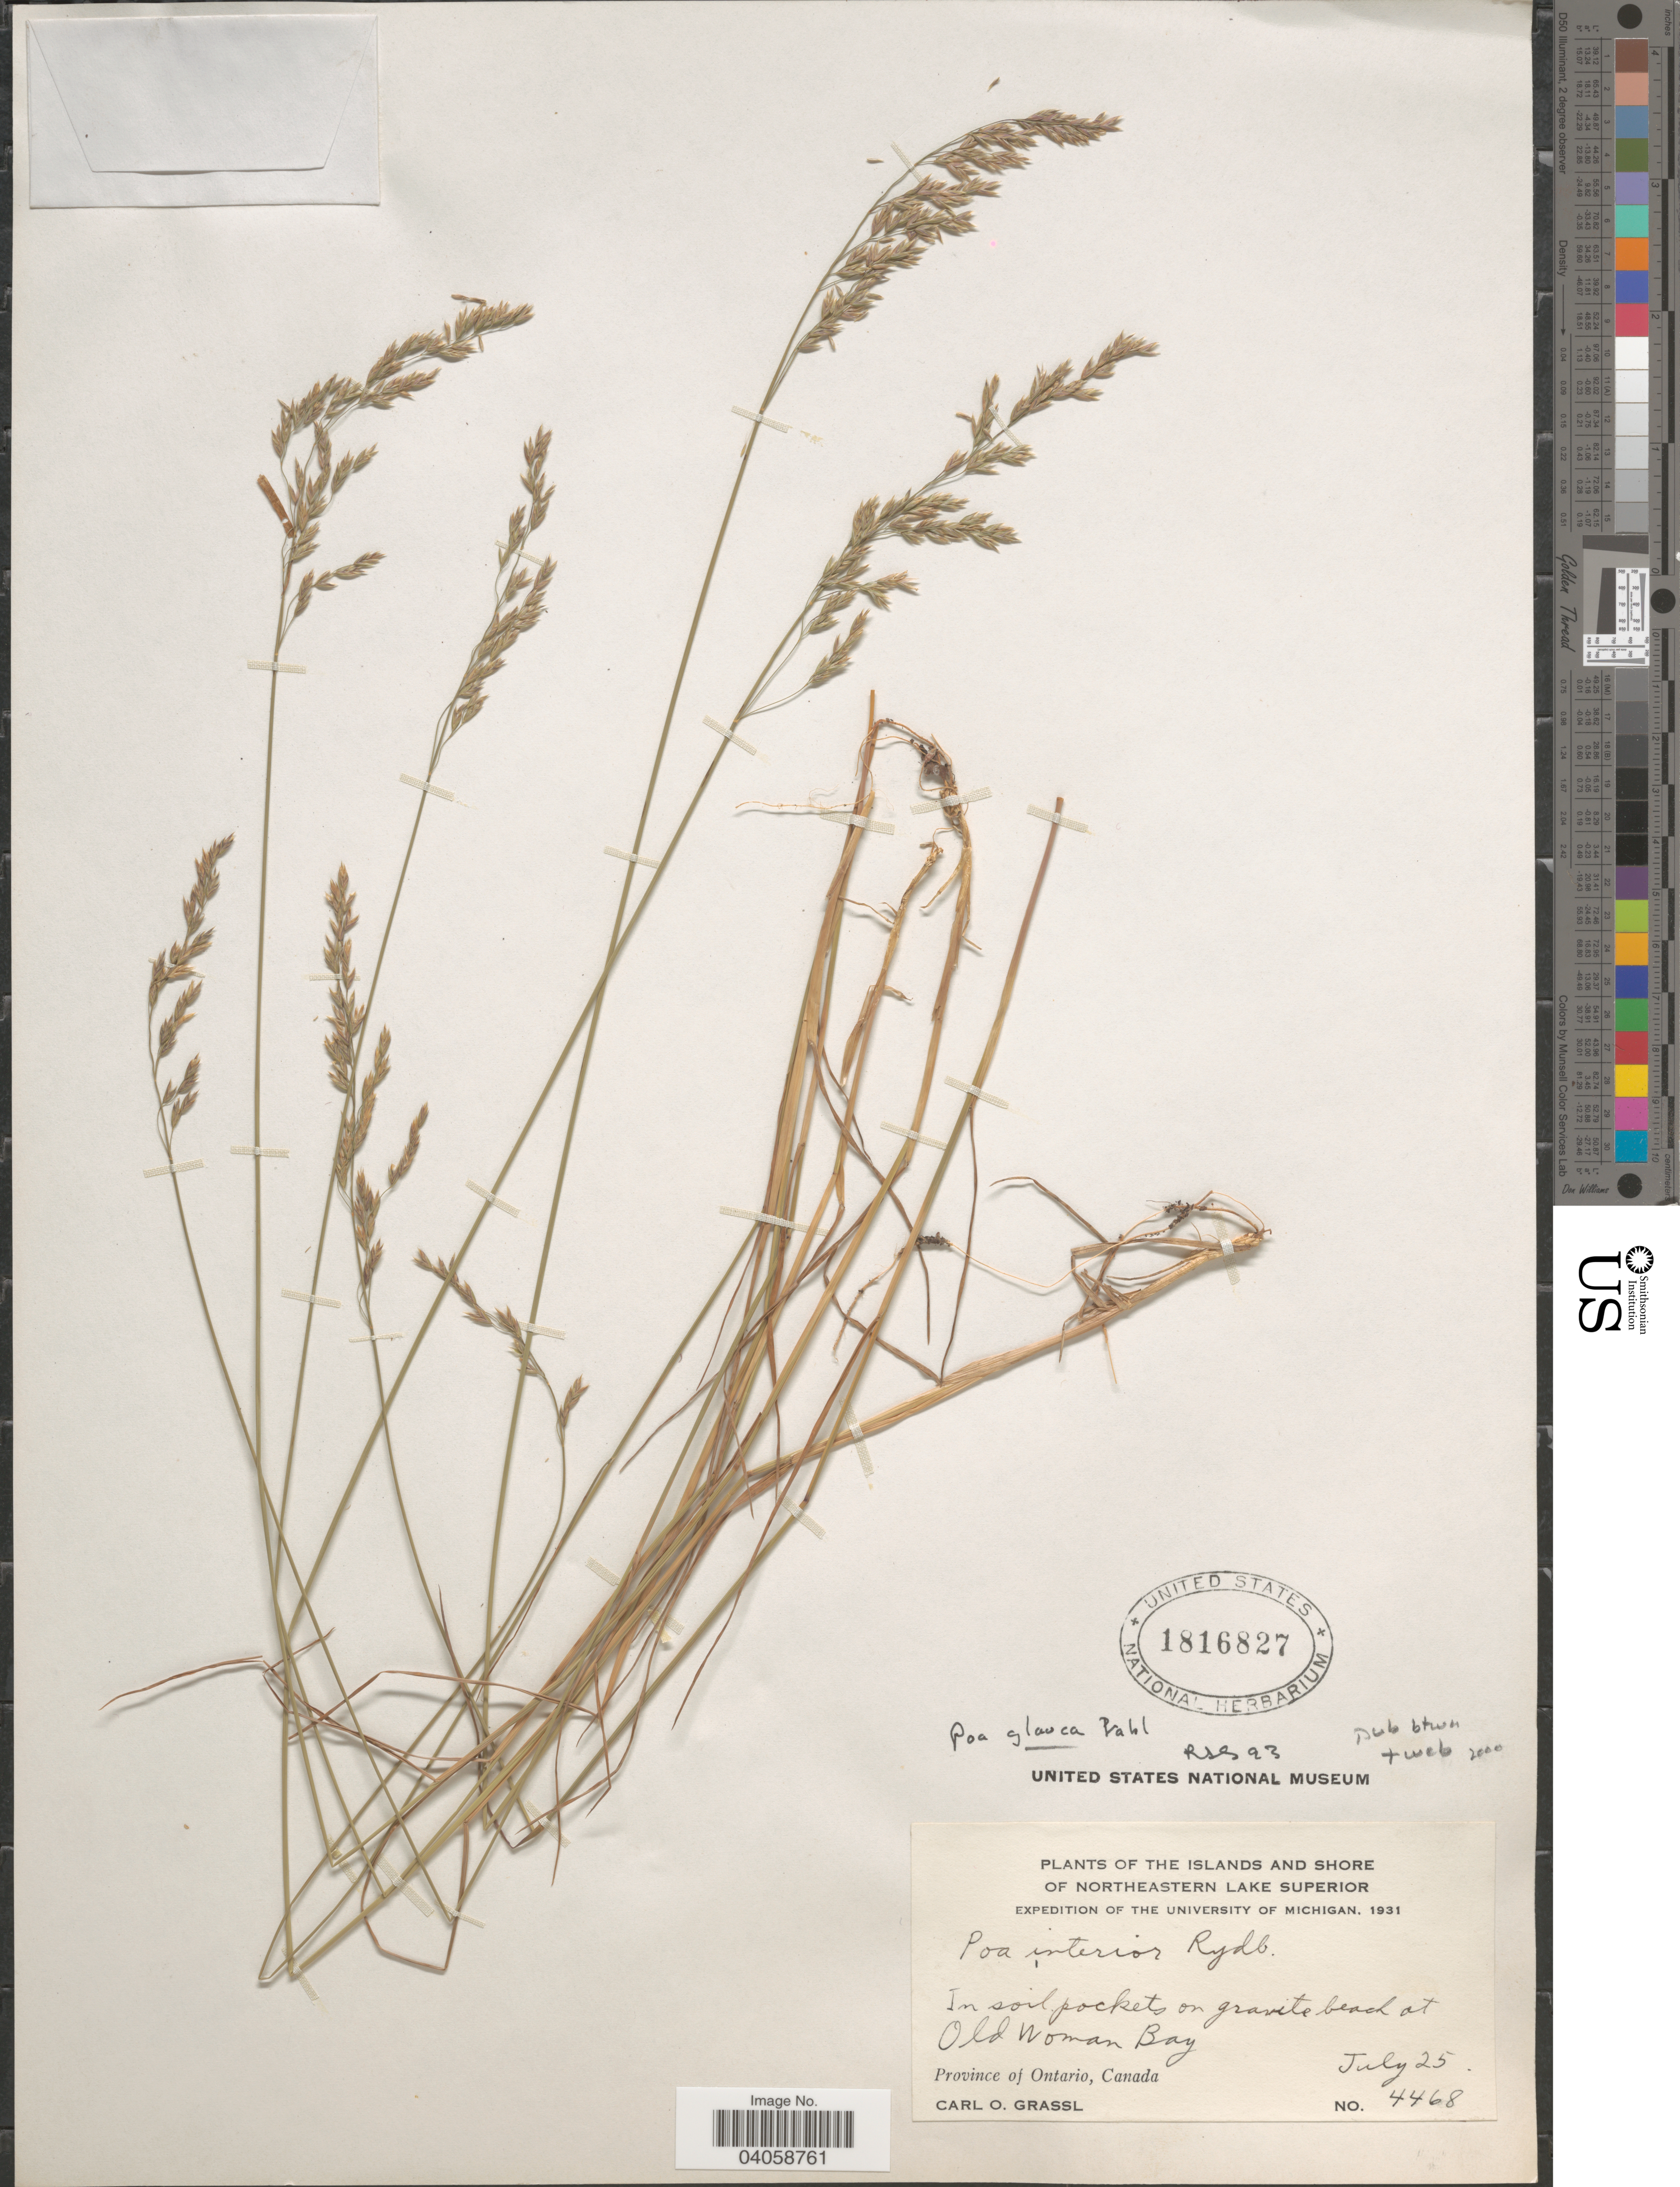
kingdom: Plantae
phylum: Tracheophyta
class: Liliopsida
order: Poales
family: Poaceae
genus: Poa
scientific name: Poa glauca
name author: Vahl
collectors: C. Grassl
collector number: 4468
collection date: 1931-07-25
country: Canada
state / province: Ontario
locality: Islands and shore of Northeastern Lake Superior. At Old Woman Bay.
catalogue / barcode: US 1816827